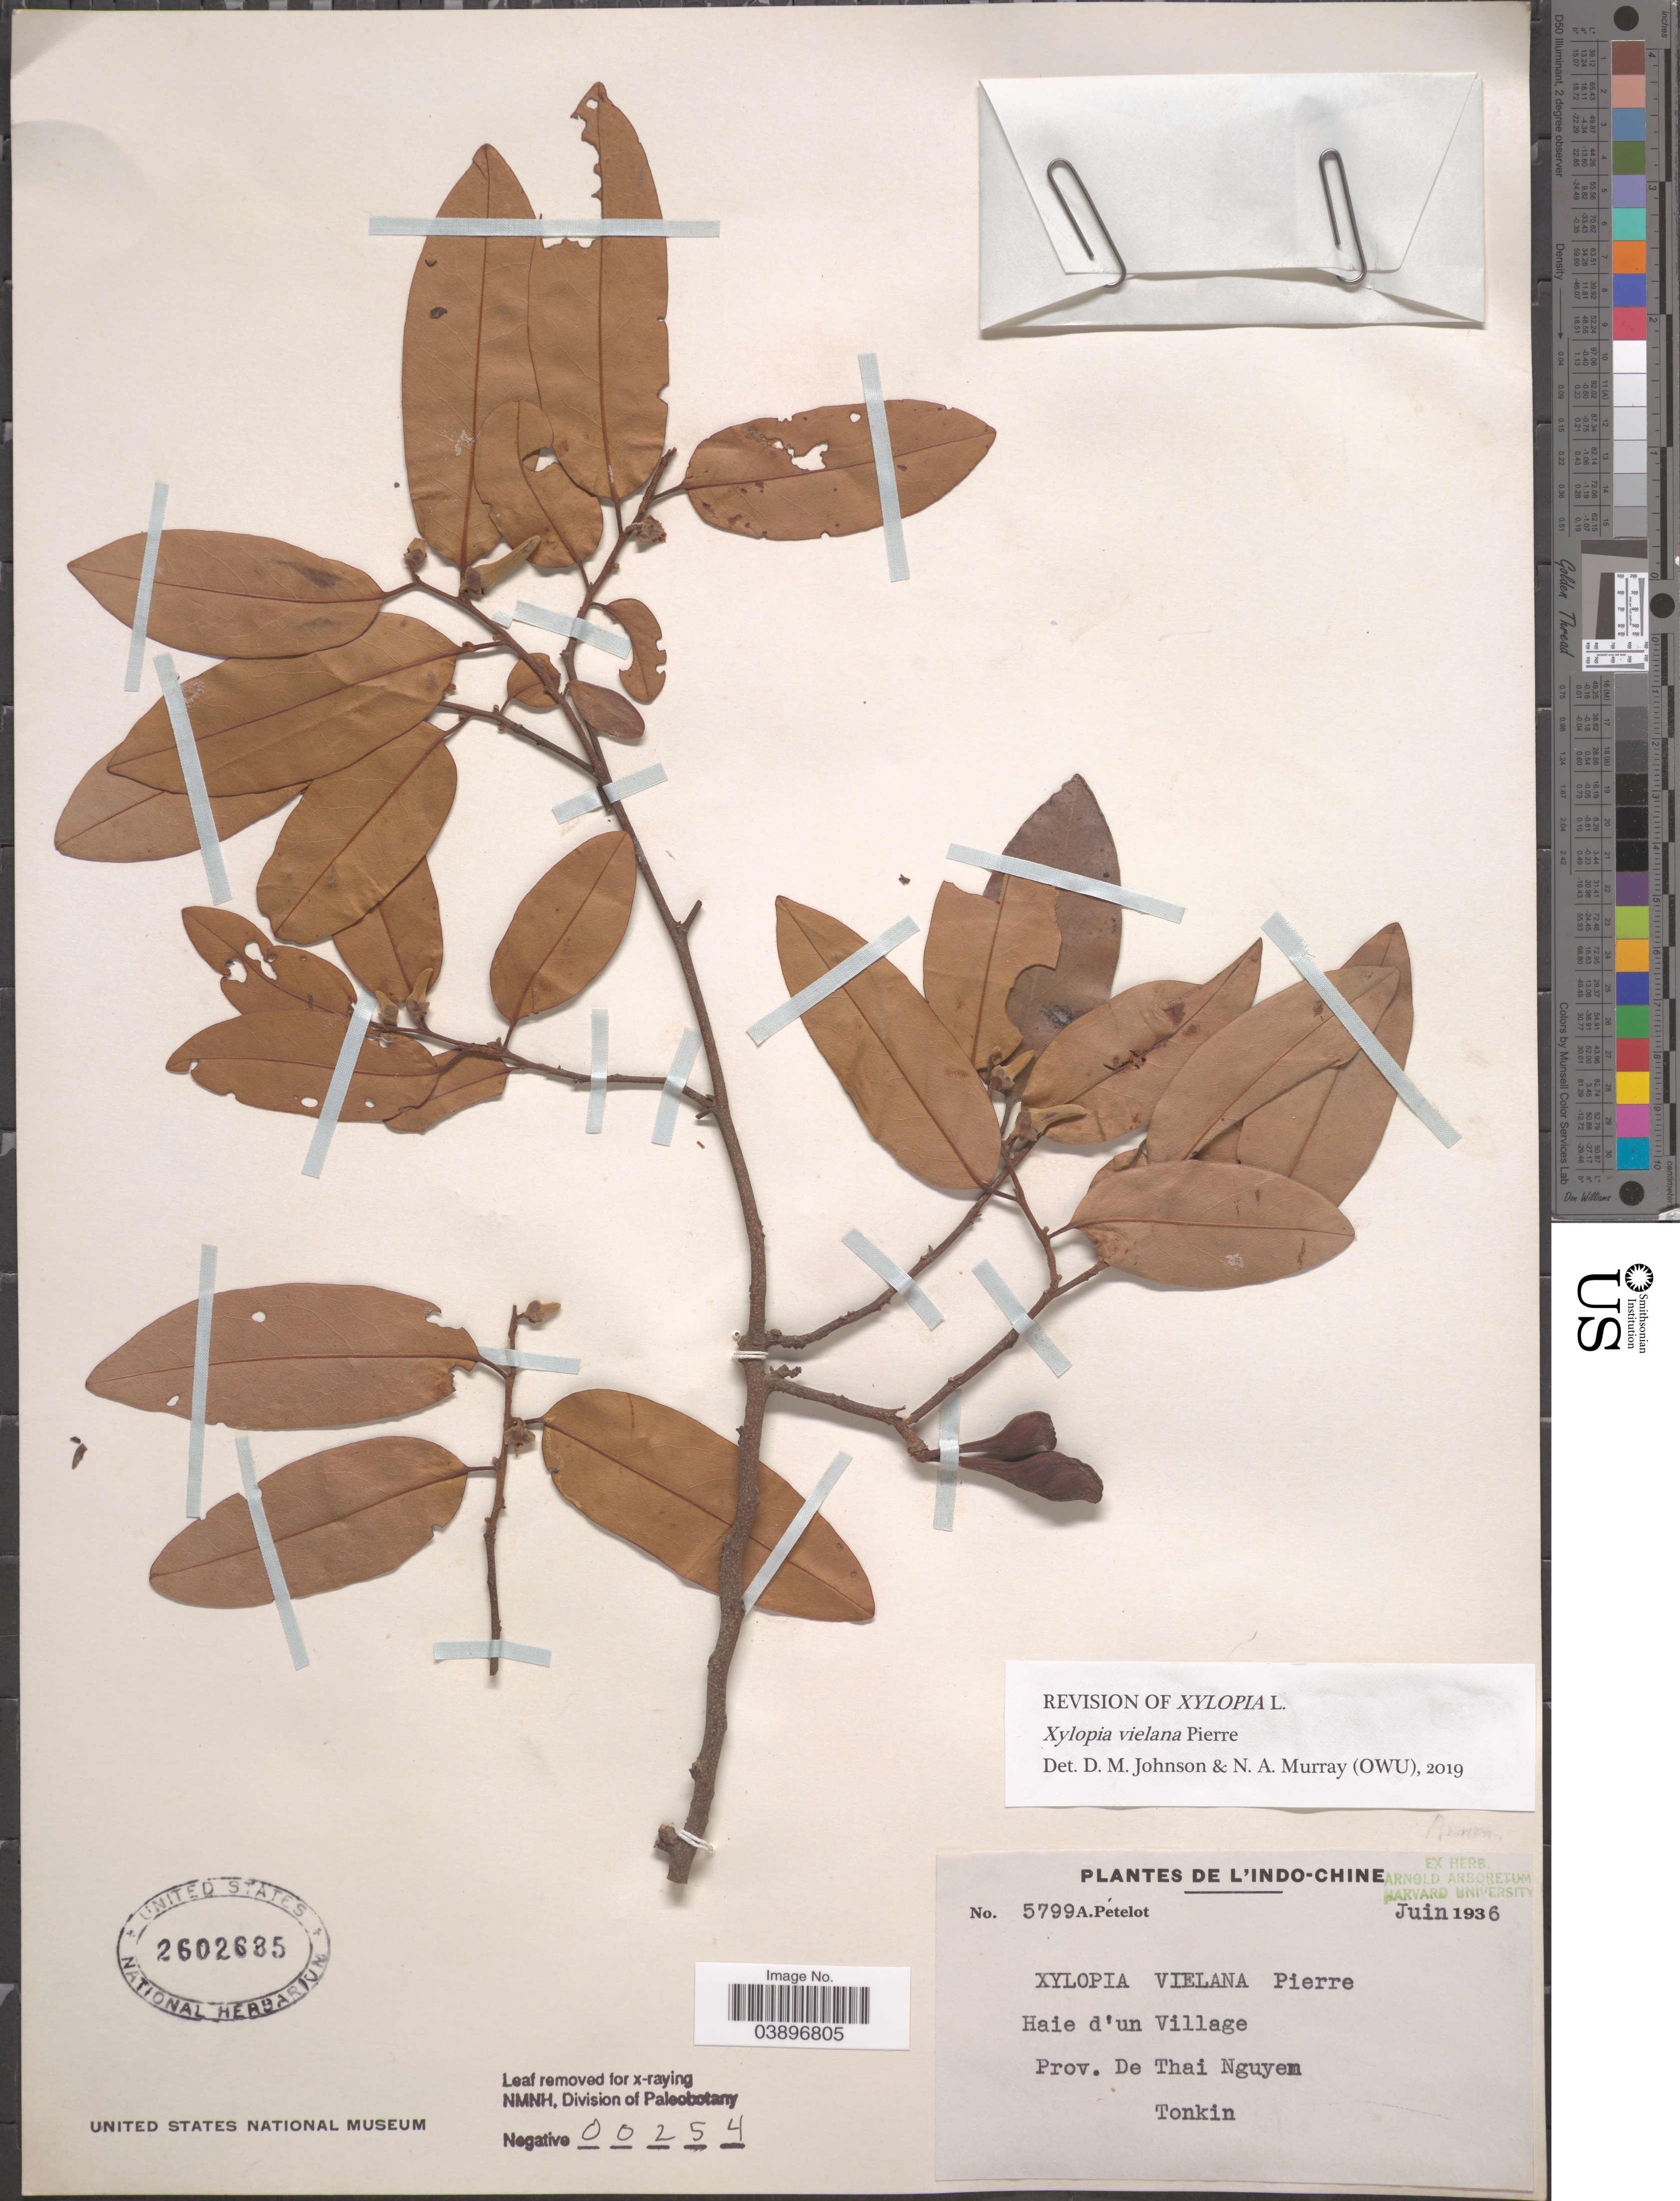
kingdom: Plantae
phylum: Tracheophyta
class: Magnoliopsida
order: Magnoliales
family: Annonaceae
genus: Xylopia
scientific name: Xylopia vielana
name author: Pierre et al.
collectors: A. Petelot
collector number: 5799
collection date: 1936-06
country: Vietnam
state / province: Thai Nguyen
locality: Indo-Chine. Haie d'un Village.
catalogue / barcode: US 2602635